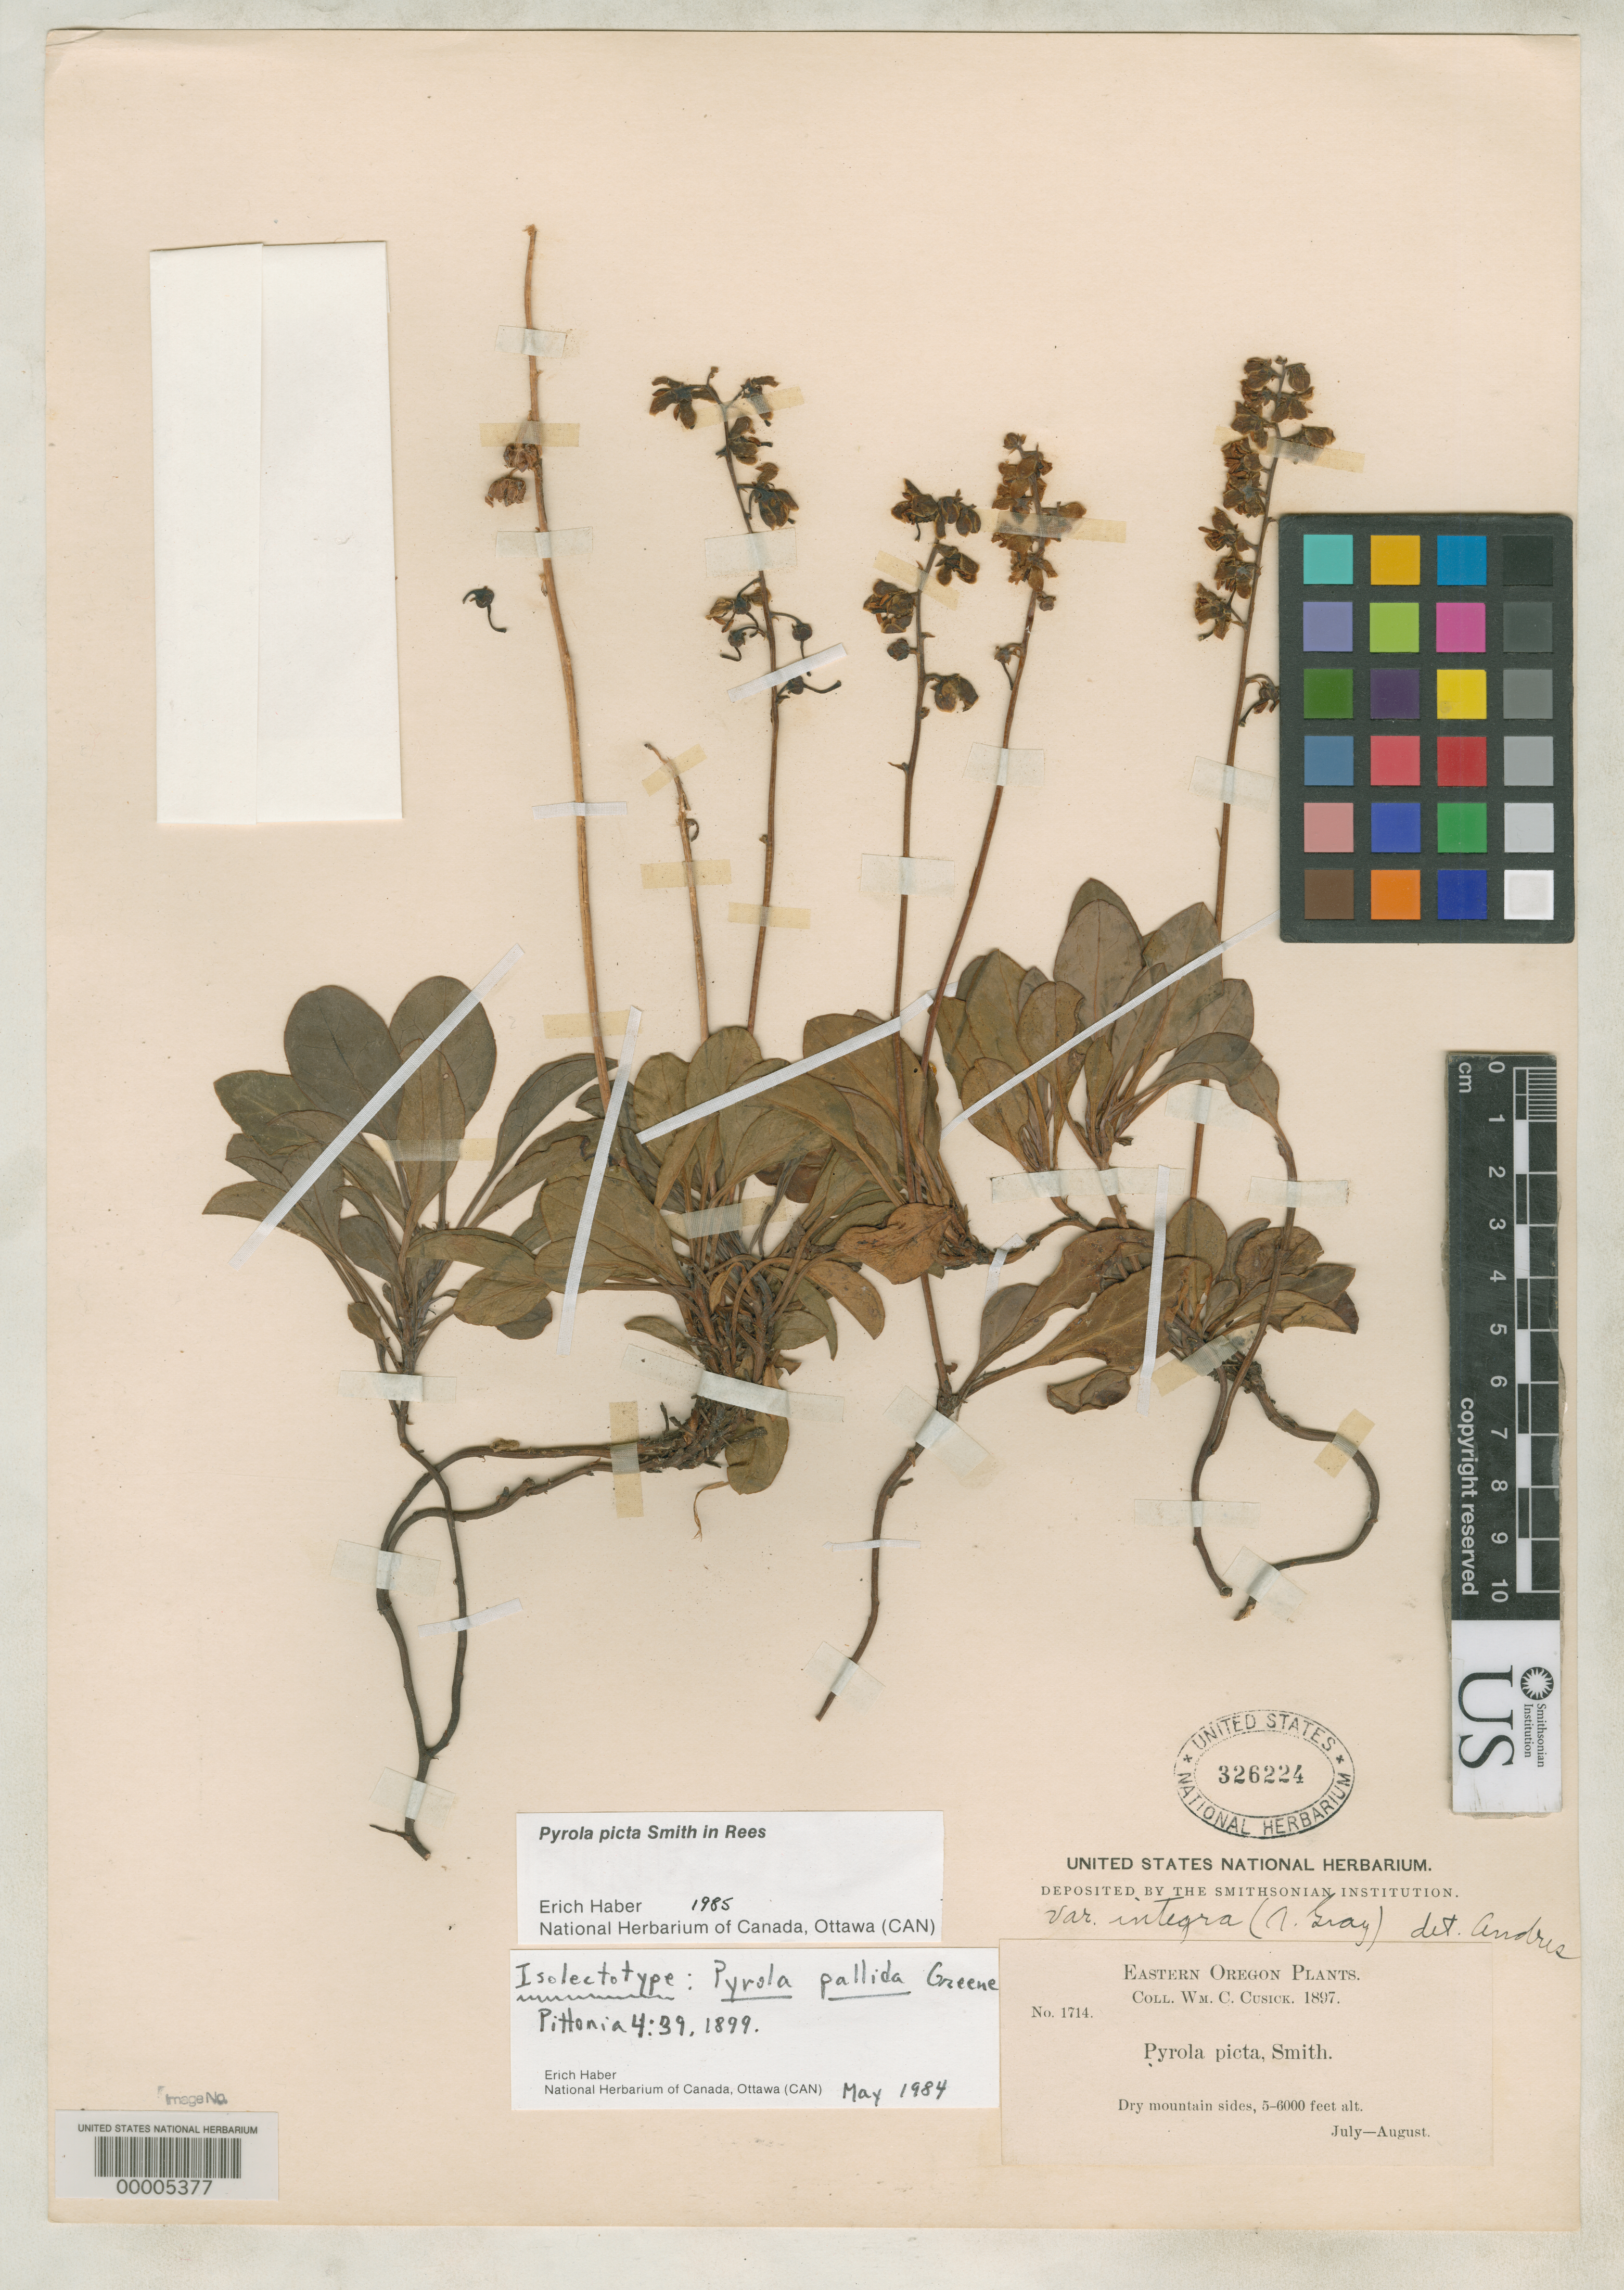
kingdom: Plantae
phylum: Tracheophyta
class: Magnoliopsida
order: Ericales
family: Ericaceae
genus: Pyrola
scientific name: Pyrola pallida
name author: Greene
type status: Isolectotype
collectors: W. C. Cusick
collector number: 1714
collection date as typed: Jul 1897 to -- Aug 1897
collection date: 1897-07/1897-08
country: United States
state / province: Oregon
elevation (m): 1522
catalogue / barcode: US 326224